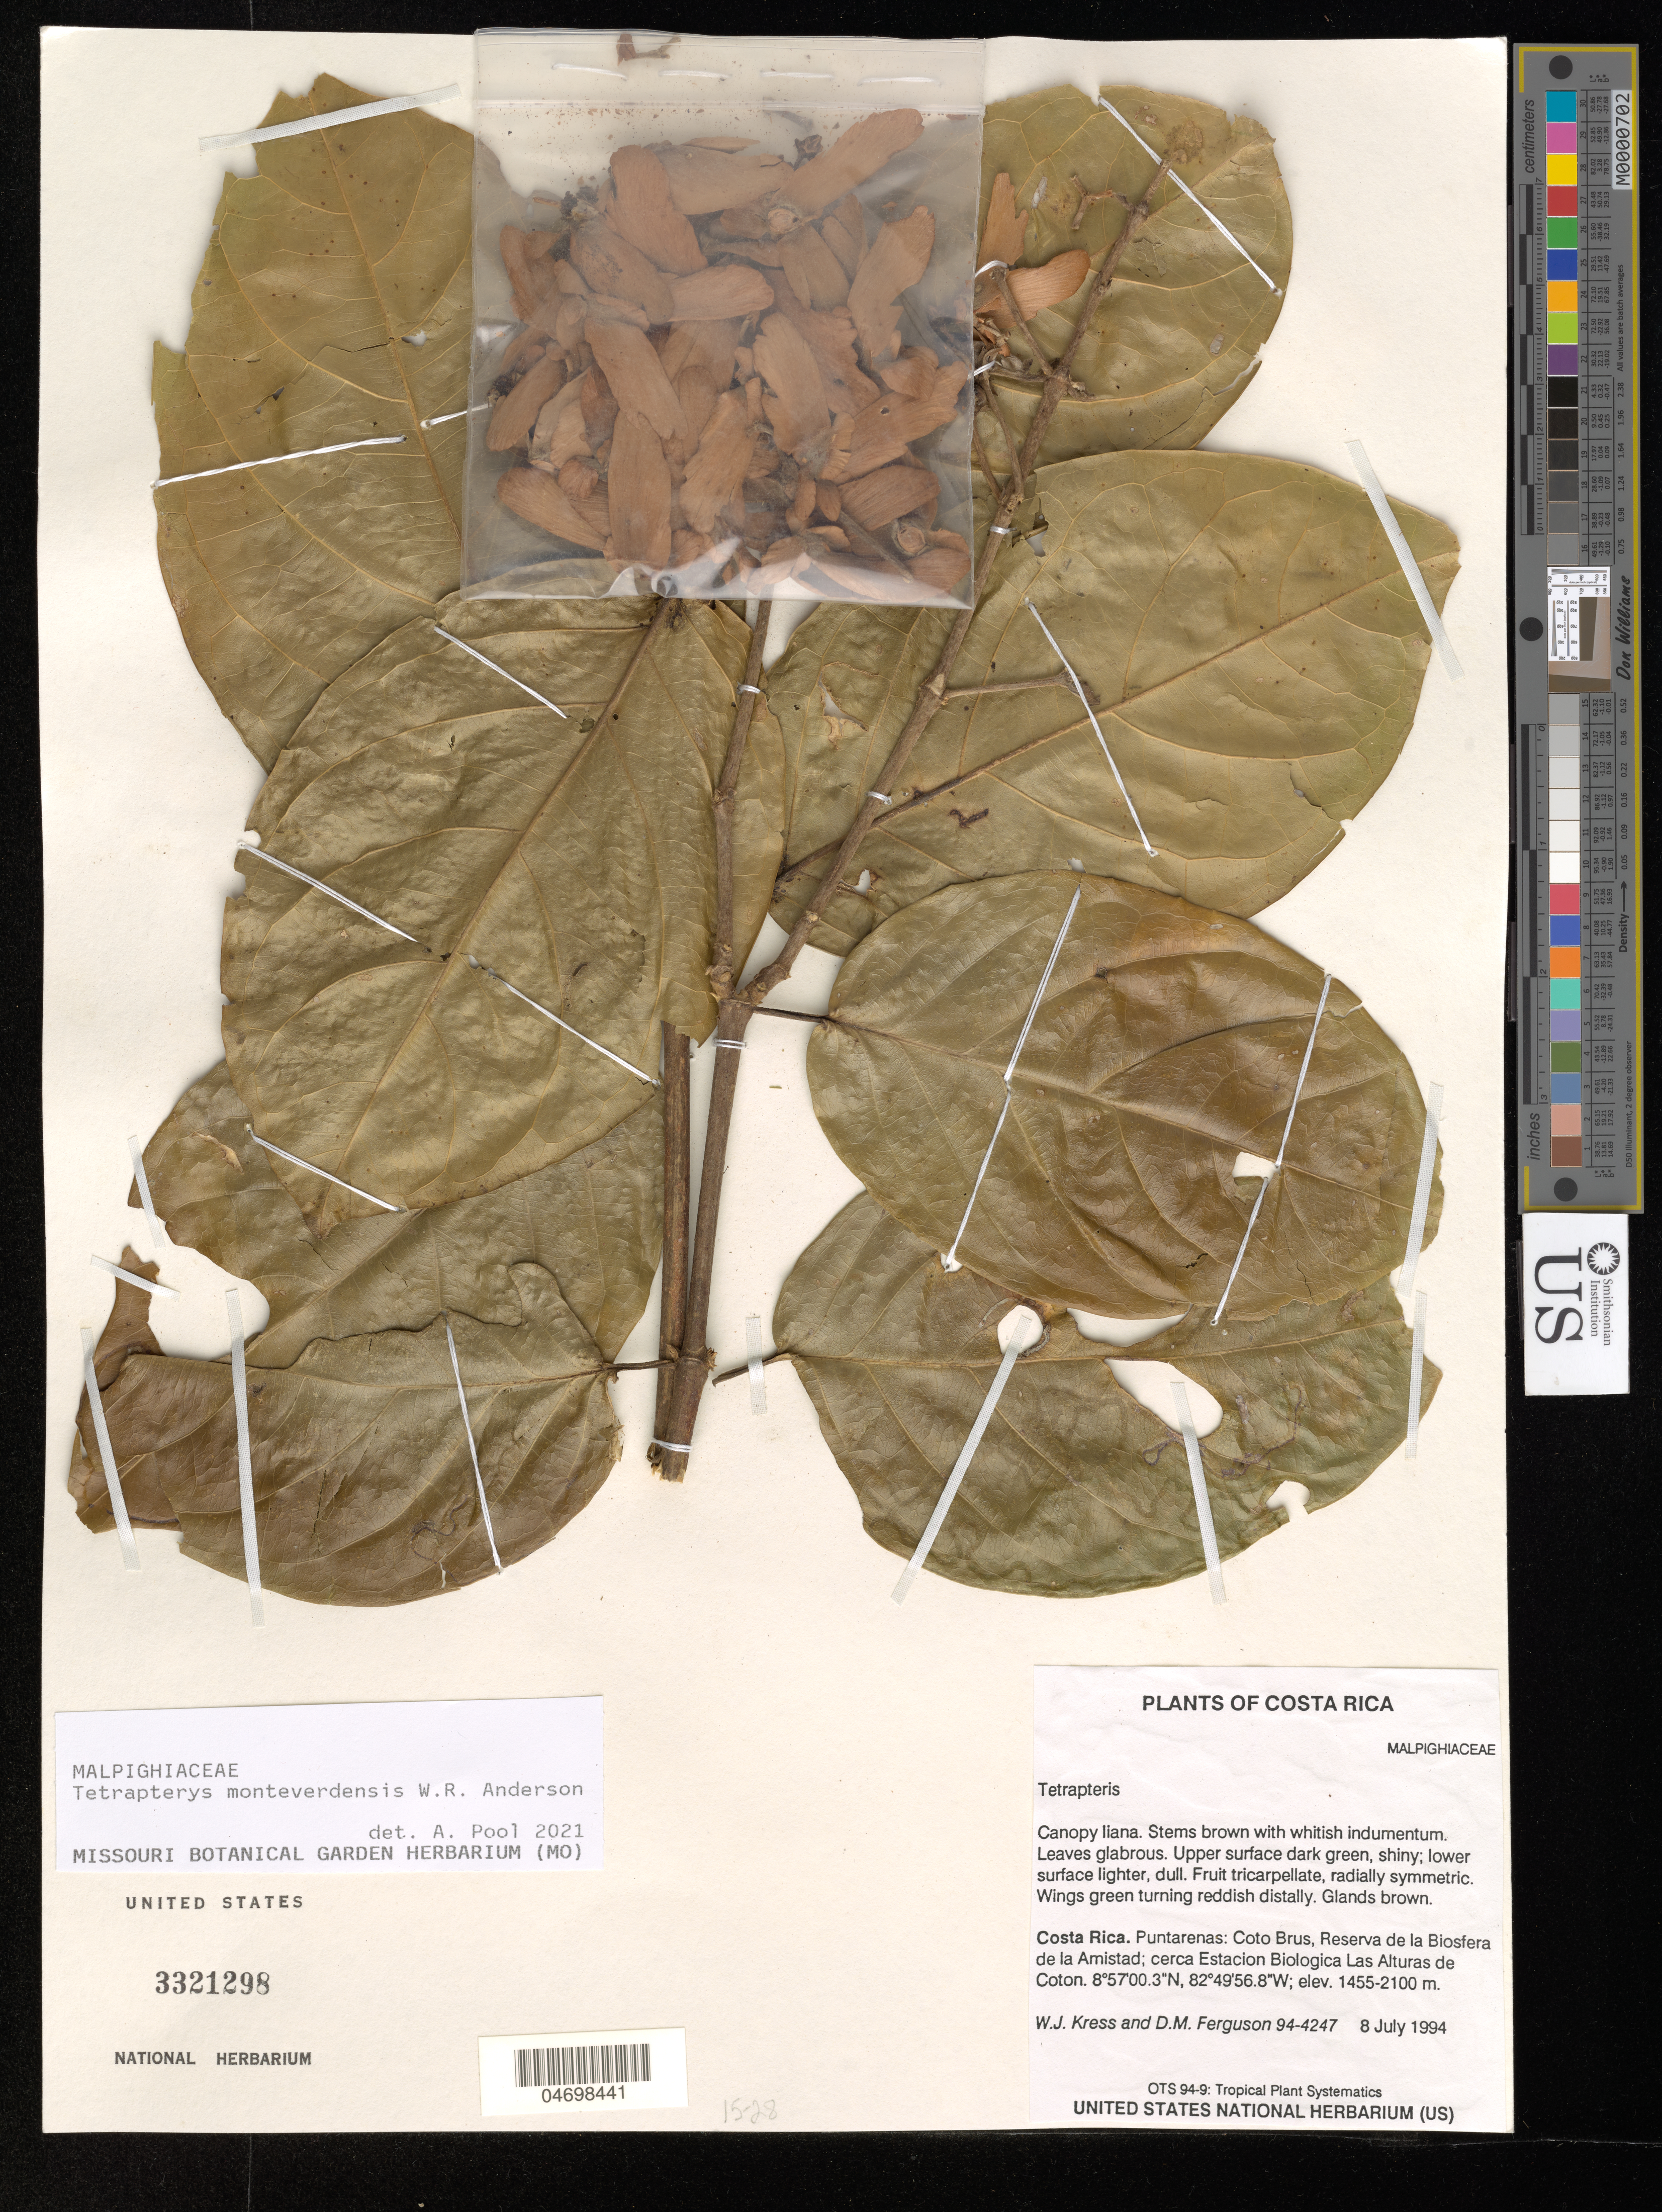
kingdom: Plantae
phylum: Tracheophyta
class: Magnoliopsida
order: Malpighiales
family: Malpighiaceae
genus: Tetrapterys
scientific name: Tetrapterys monteverdensis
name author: W.R. Anderson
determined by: Pool, A., (MO), Missouri Botanical Garden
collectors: W. J. Kress & N. W. Sawyer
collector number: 94-4247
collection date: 1994-07-08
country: Costa Rica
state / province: Puntarenas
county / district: Coto Brus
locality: Reserva de la Biosfera de la Amistad; cerca Estacion Biologica Las Alturas de Coton.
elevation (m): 1455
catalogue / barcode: US 3321298